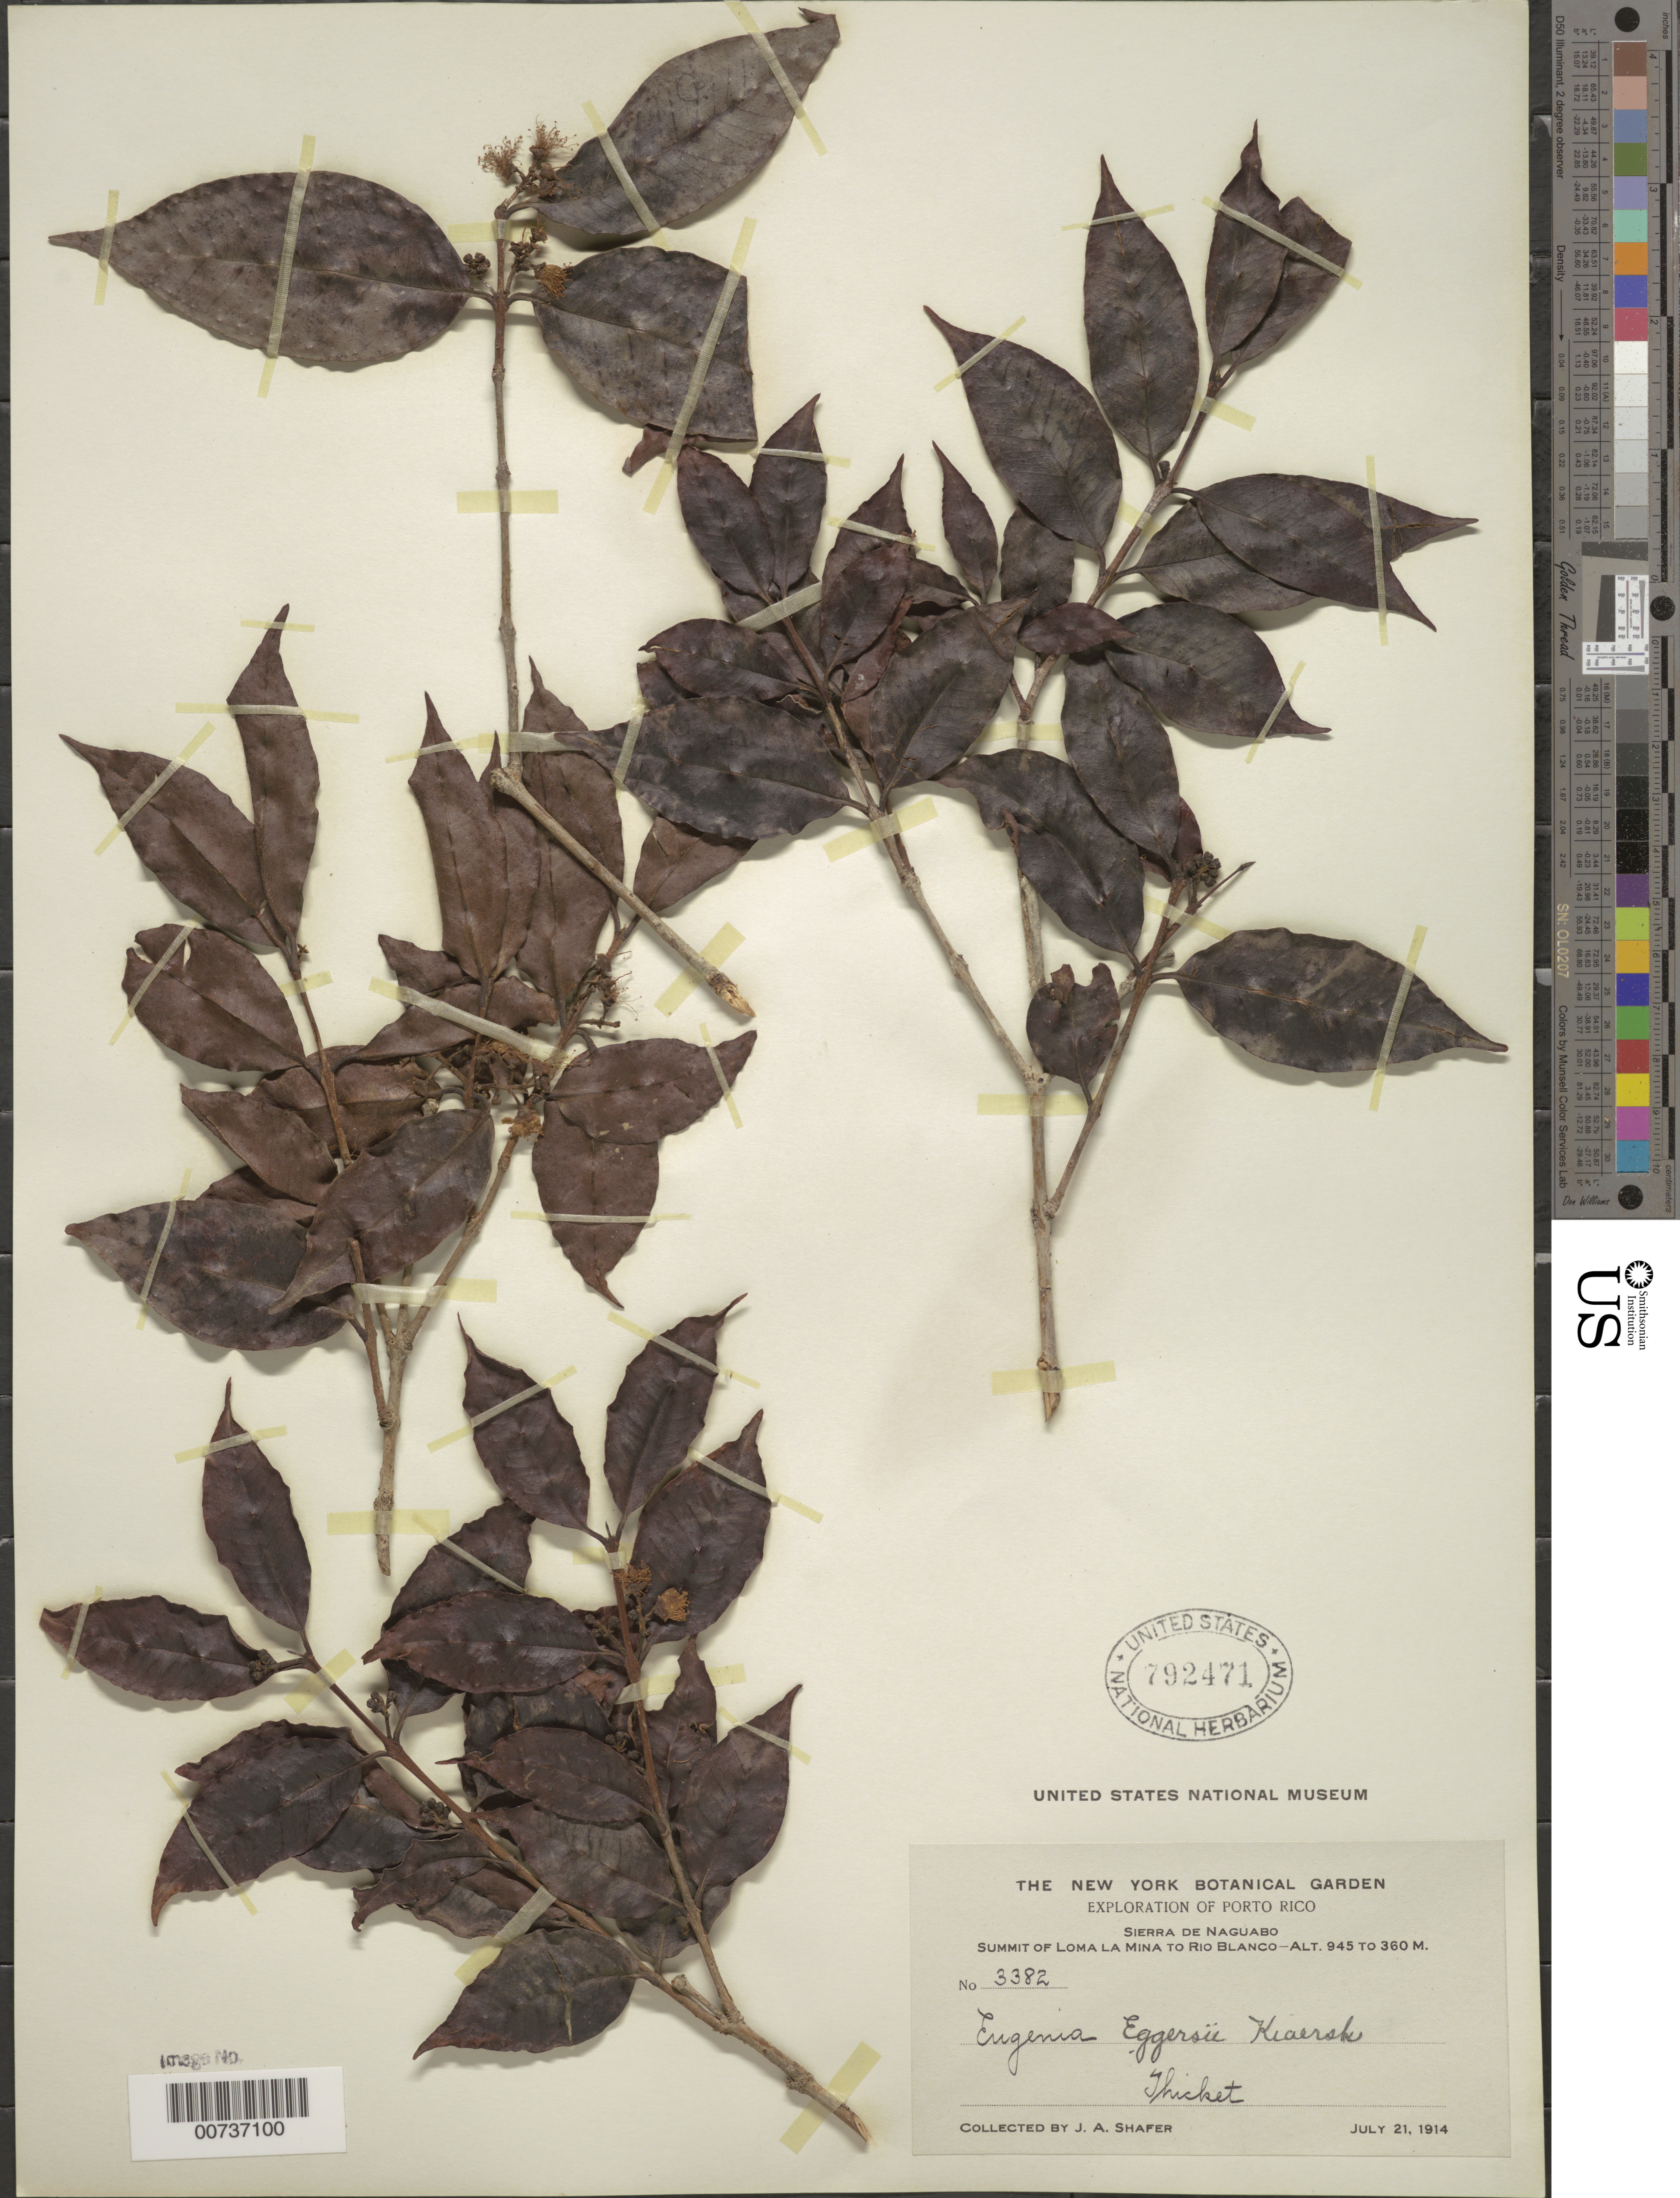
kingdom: Plantae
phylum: Tracheophyta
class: Magnoliopsida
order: Myrtales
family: Myrtaceae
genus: Eugenia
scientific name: Eugenia eggersii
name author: Kiaersk.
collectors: J. A. Shafer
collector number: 3382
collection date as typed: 21 Jul 1914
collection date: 1914-07-21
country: Puerto Rico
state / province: Naguabo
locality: Sierra de Naguabo, summit of Loma La Mina to Río Blanco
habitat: Thicket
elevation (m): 360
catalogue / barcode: US 792471